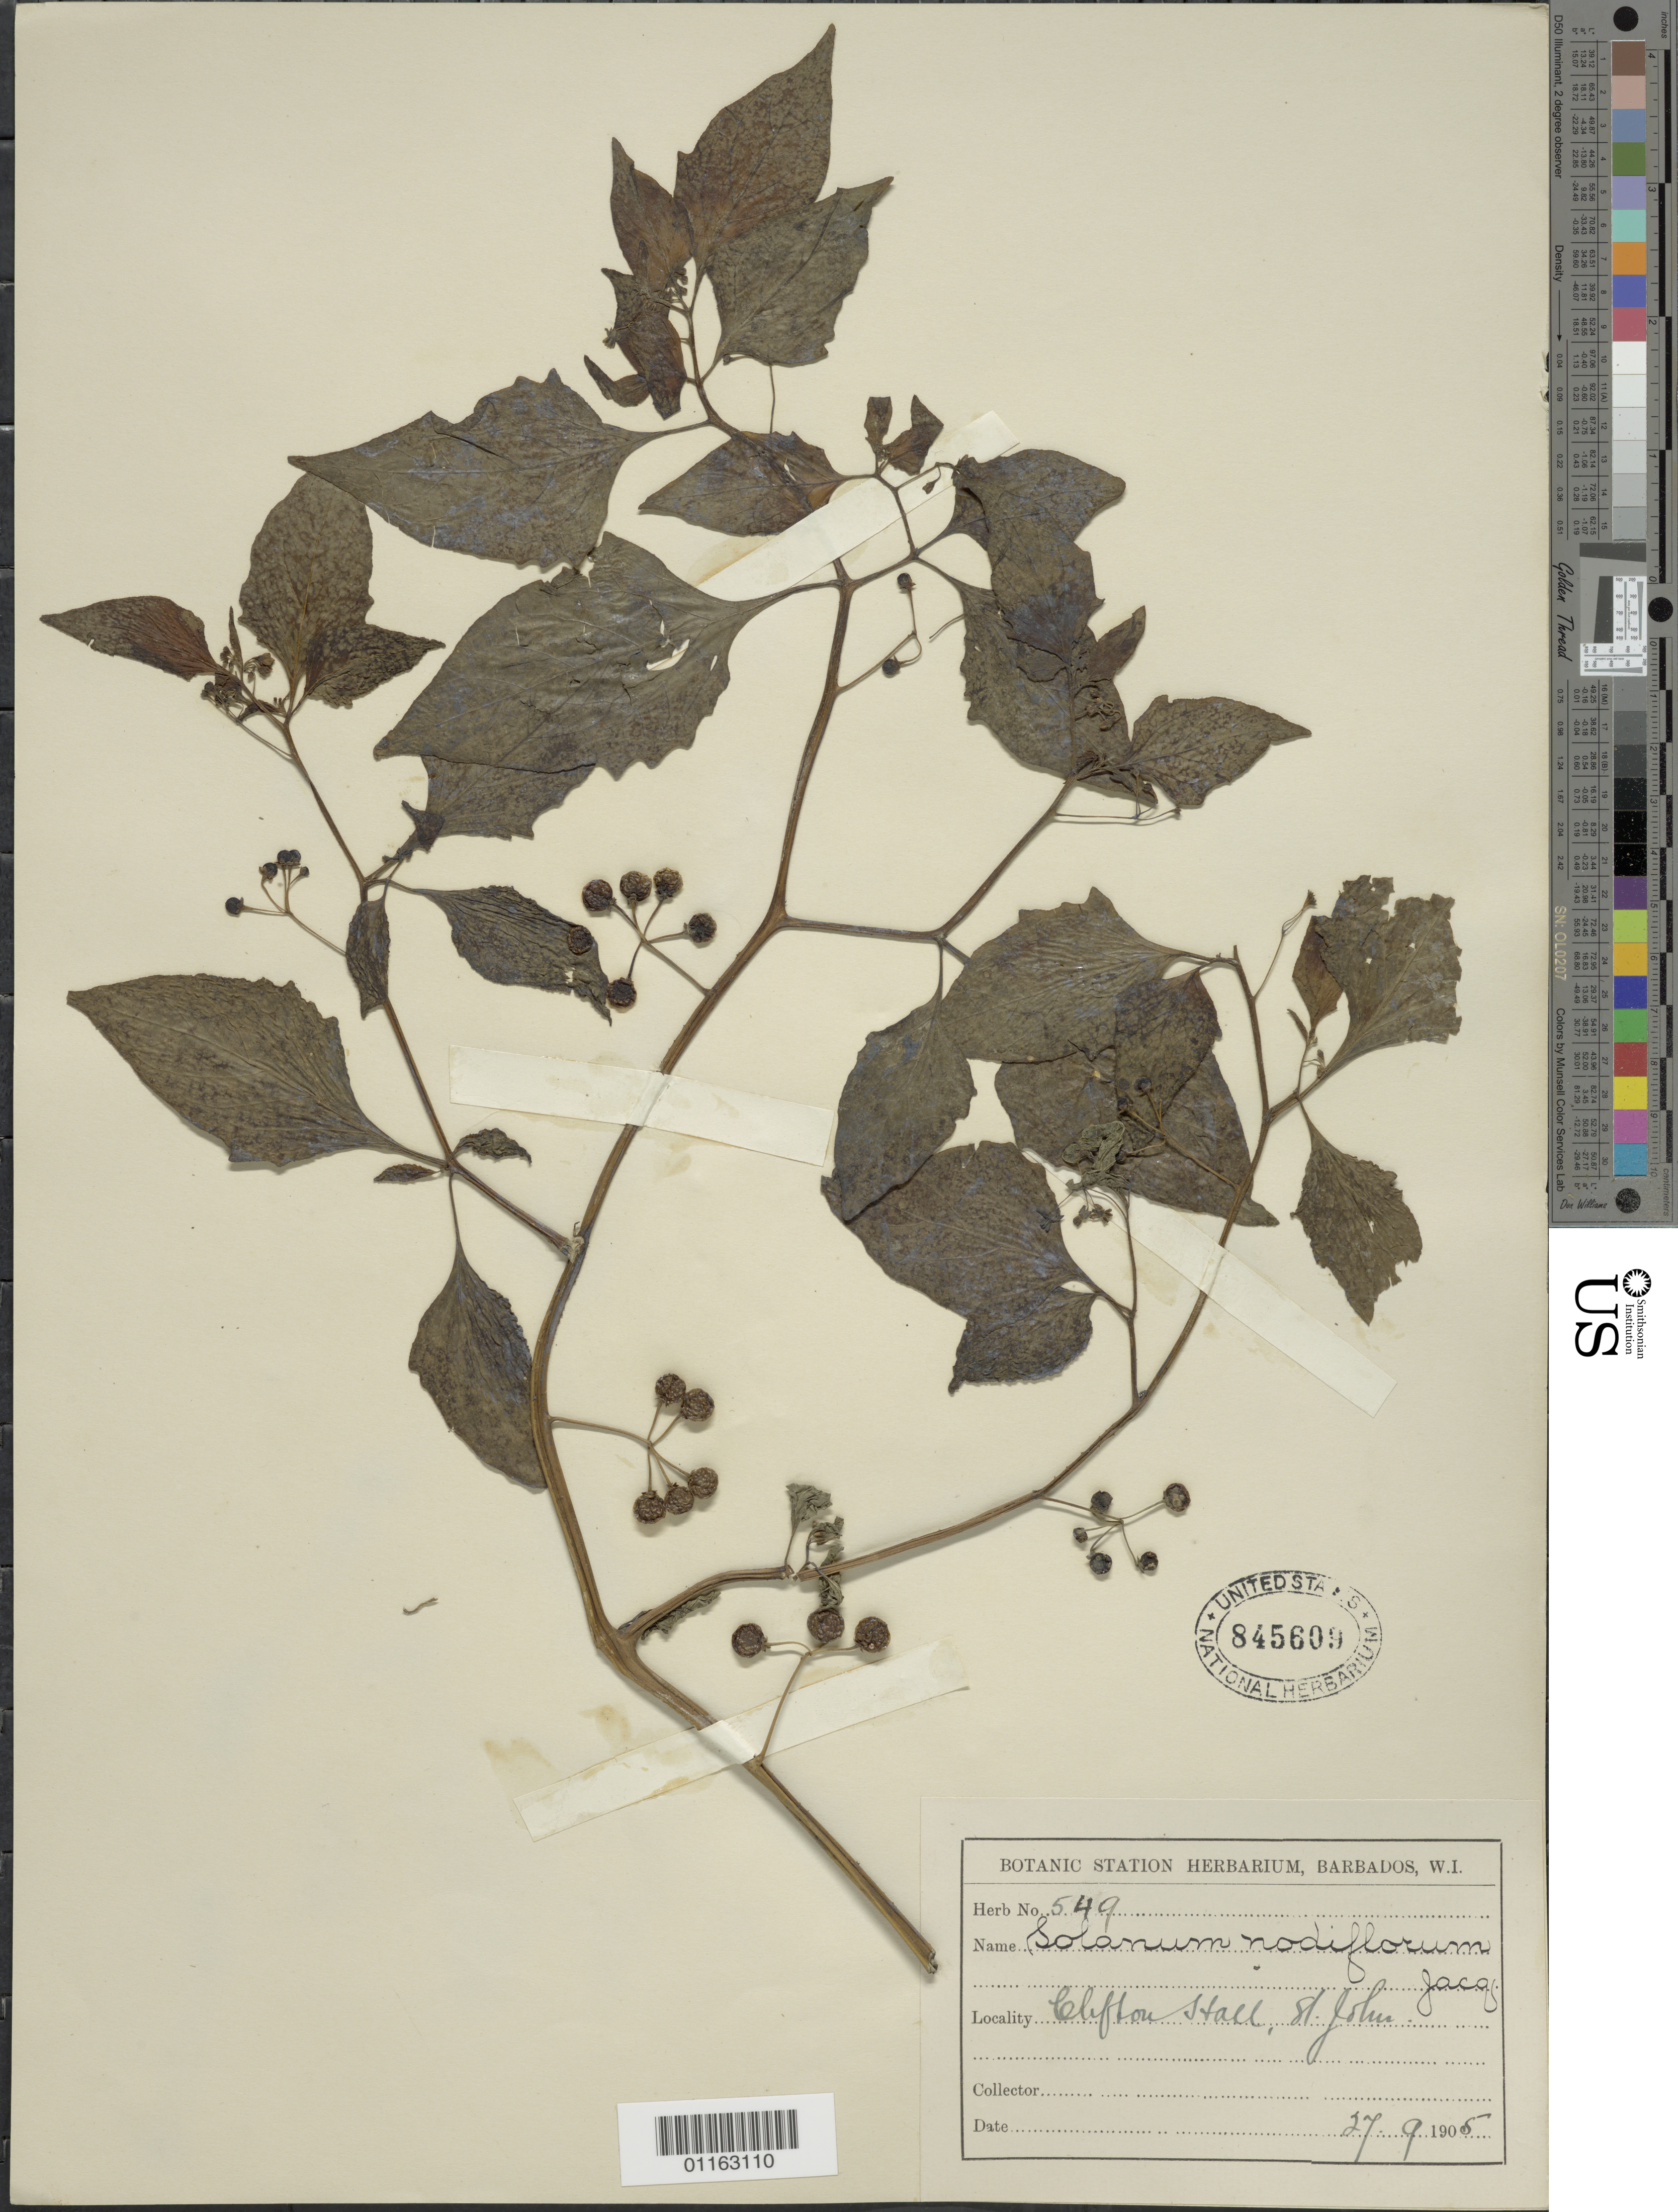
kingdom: Plantae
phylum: Tracheophyta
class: Magnoliopsida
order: Solanales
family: Solanaceae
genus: Solanum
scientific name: Solanum nodiflorum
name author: Jacq.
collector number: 549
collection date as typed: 27 Sep 1905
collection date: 1905-09-27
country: Barbados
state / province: Saint John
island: Barbados I.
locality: Clifton Hall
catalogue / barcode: US 845609